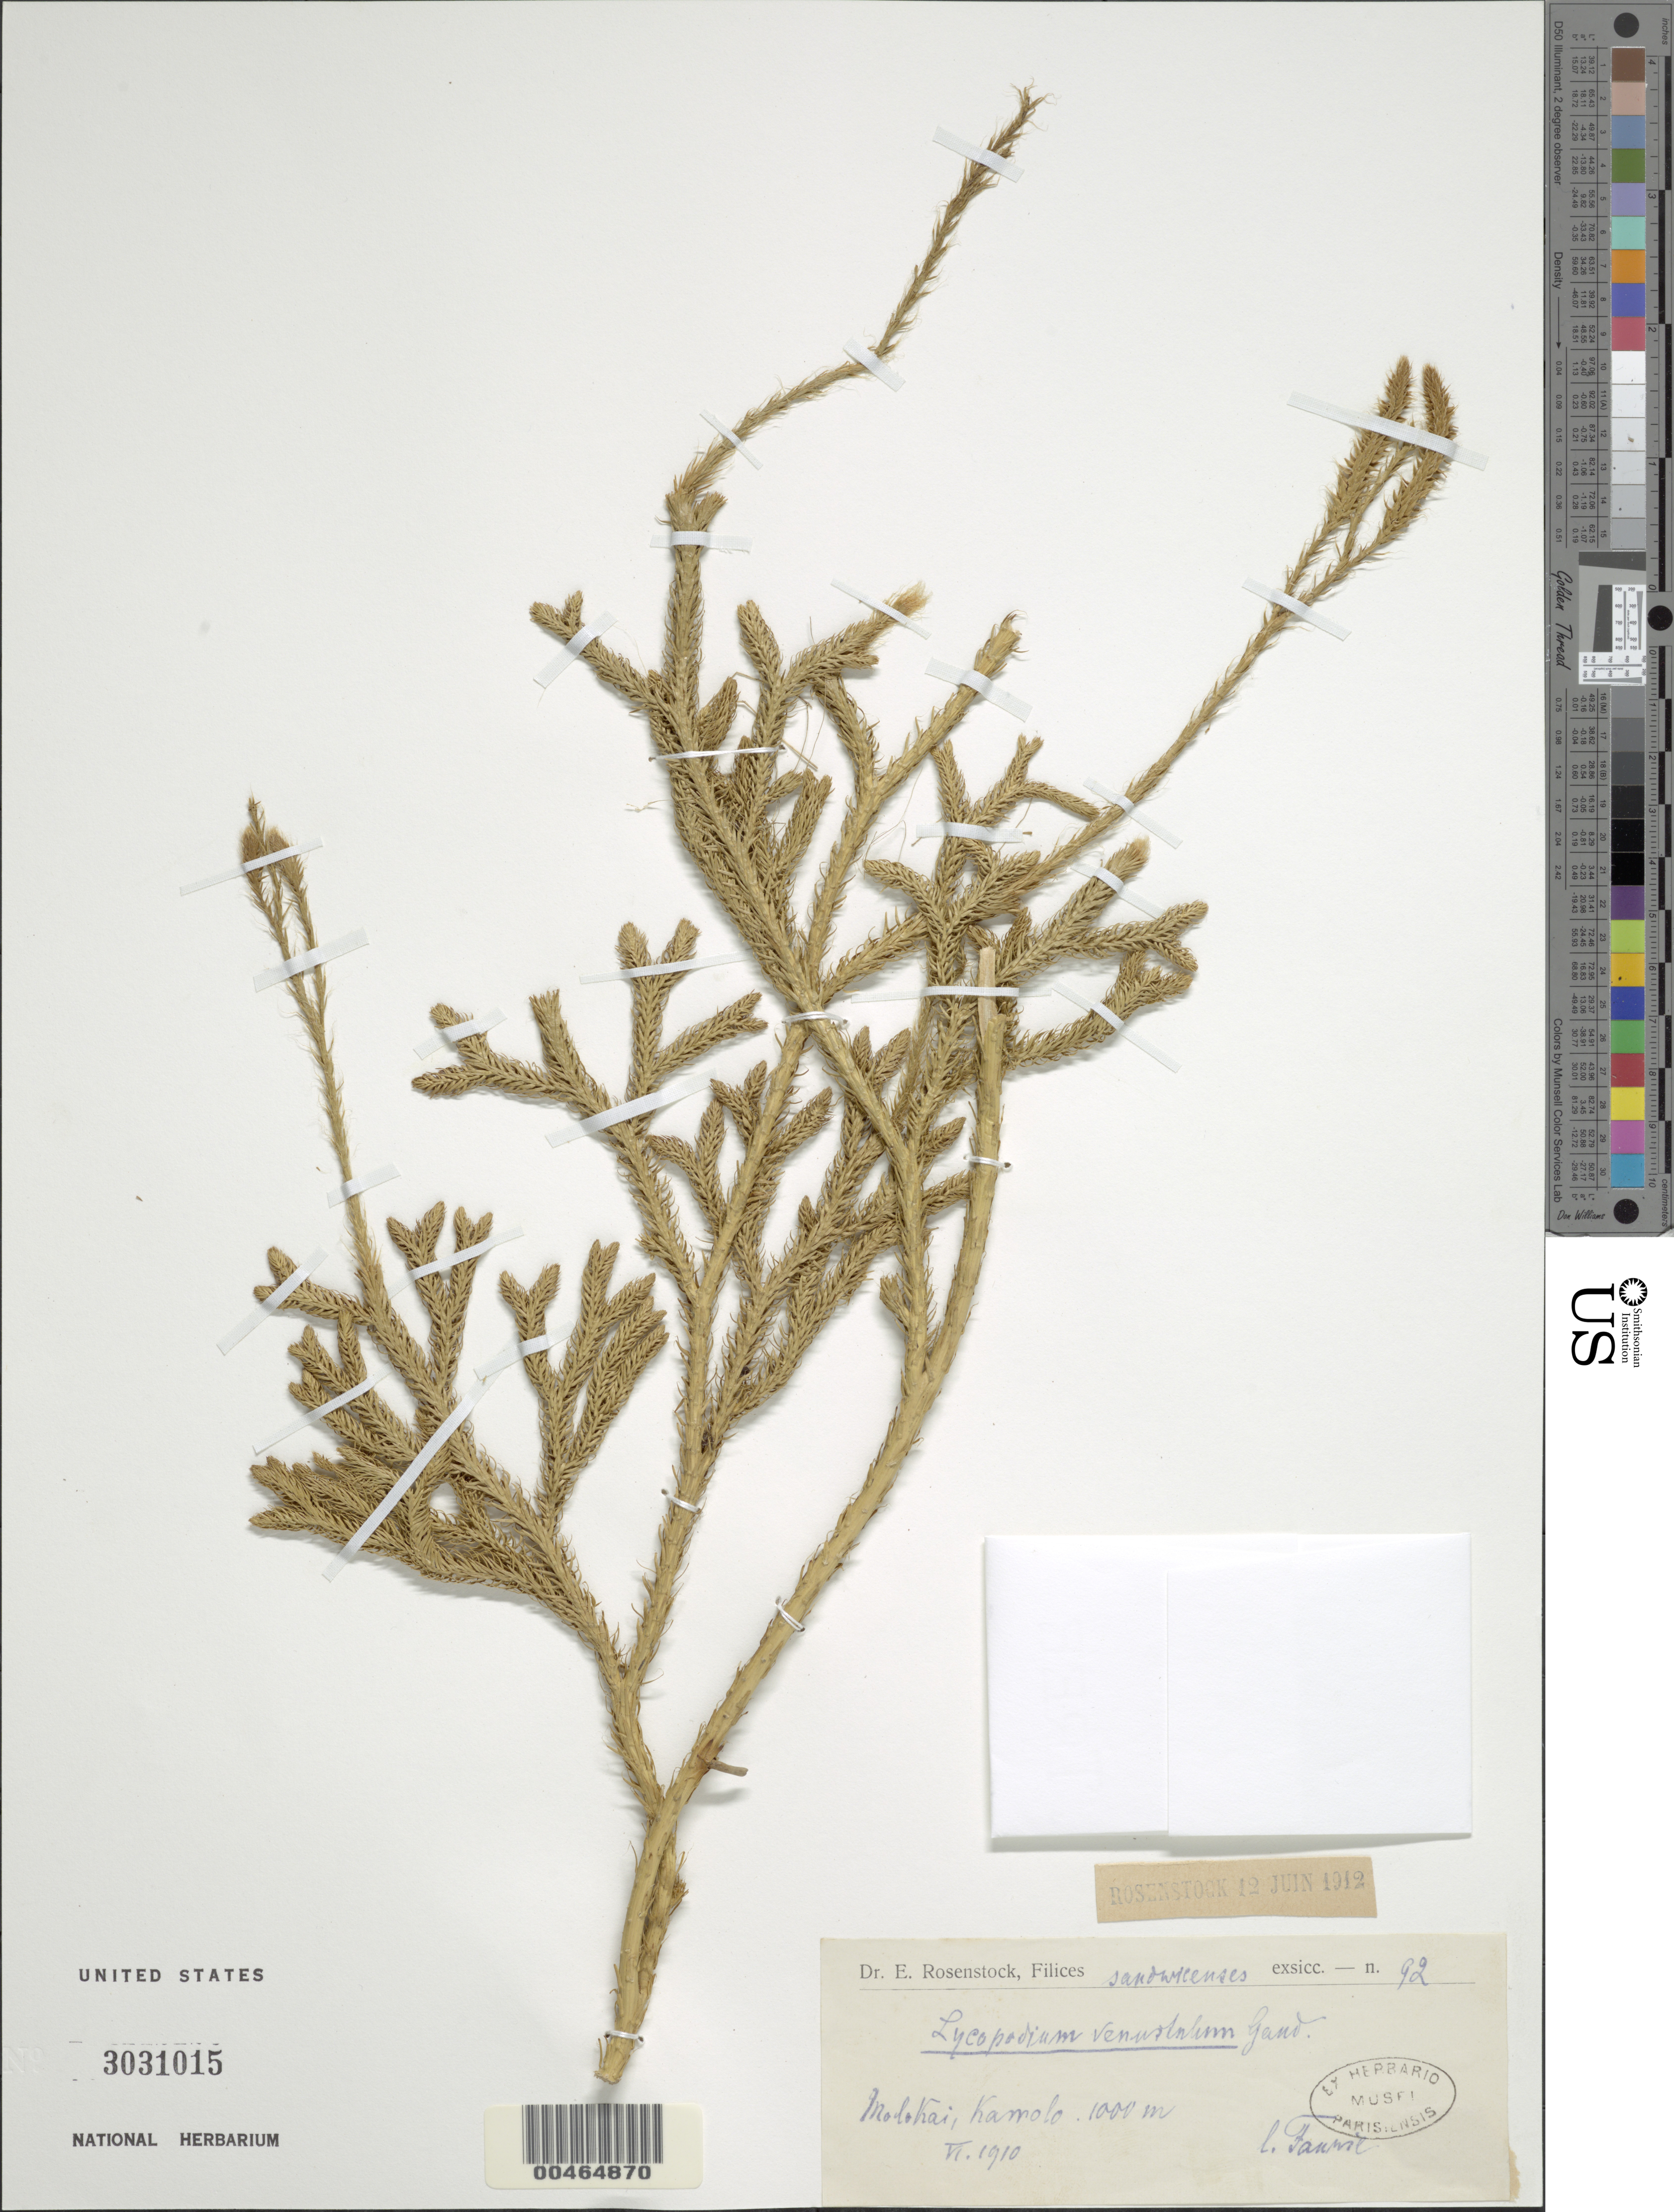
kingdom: Plantae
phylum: Tracheophyta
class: Lycopodiopsida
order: Lycopodiales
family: Lycopodiaceae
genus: Lycopodium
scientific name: Lycopodium venustulum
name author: Gaudich.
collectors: E. Rosenstock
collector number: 92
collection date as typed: Jun 1910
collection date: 1910-06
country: United States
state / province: Hawaii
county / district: Maui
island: Moloka'i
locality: Molokai, Kamolo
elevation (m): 1000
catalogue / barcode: US 3031015